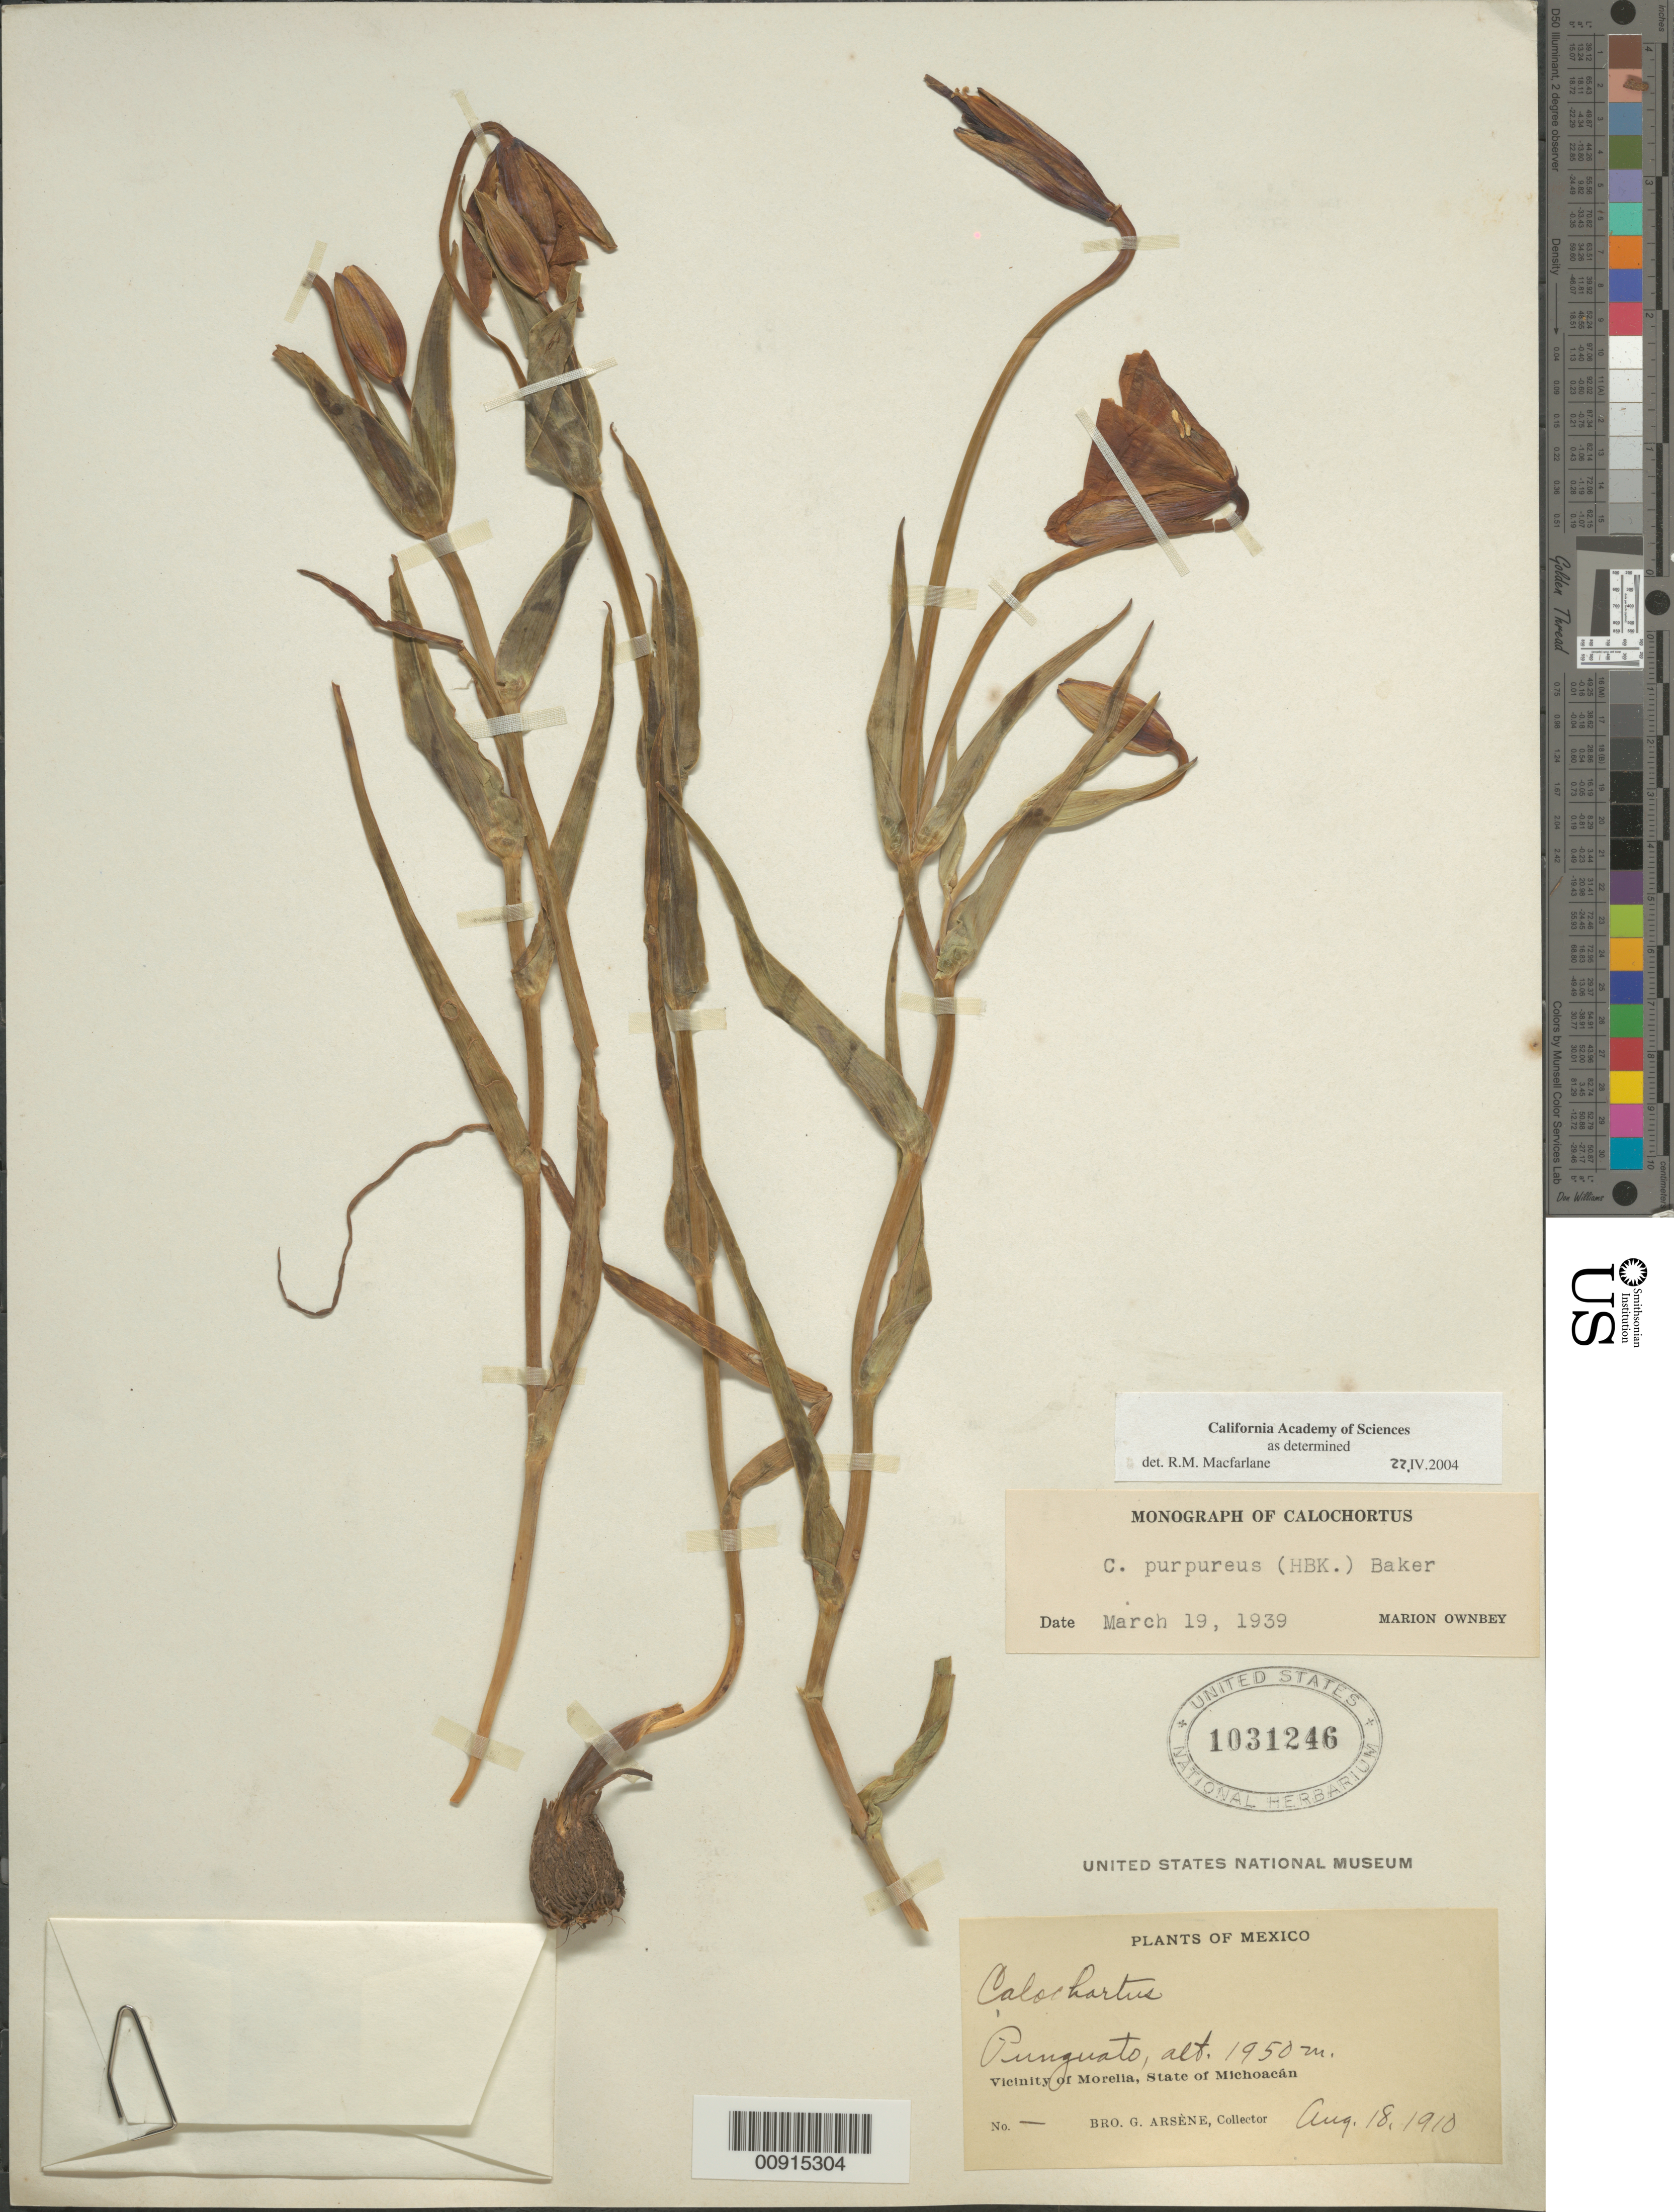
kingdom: Plantae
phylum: Tracheophyta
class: Liliopsida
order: Liliales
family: Liliaceae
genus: Calochortus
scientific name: Calochortus purpureus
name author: (Kunth) Baker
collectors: Bro. G. Arsène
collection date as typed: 18 Aug 1910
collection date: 1910-08-18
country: Mexico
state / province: Michoacán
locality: Punguato. Vicinity of Morelia, State of Michoacán.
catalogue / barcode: US 1031246